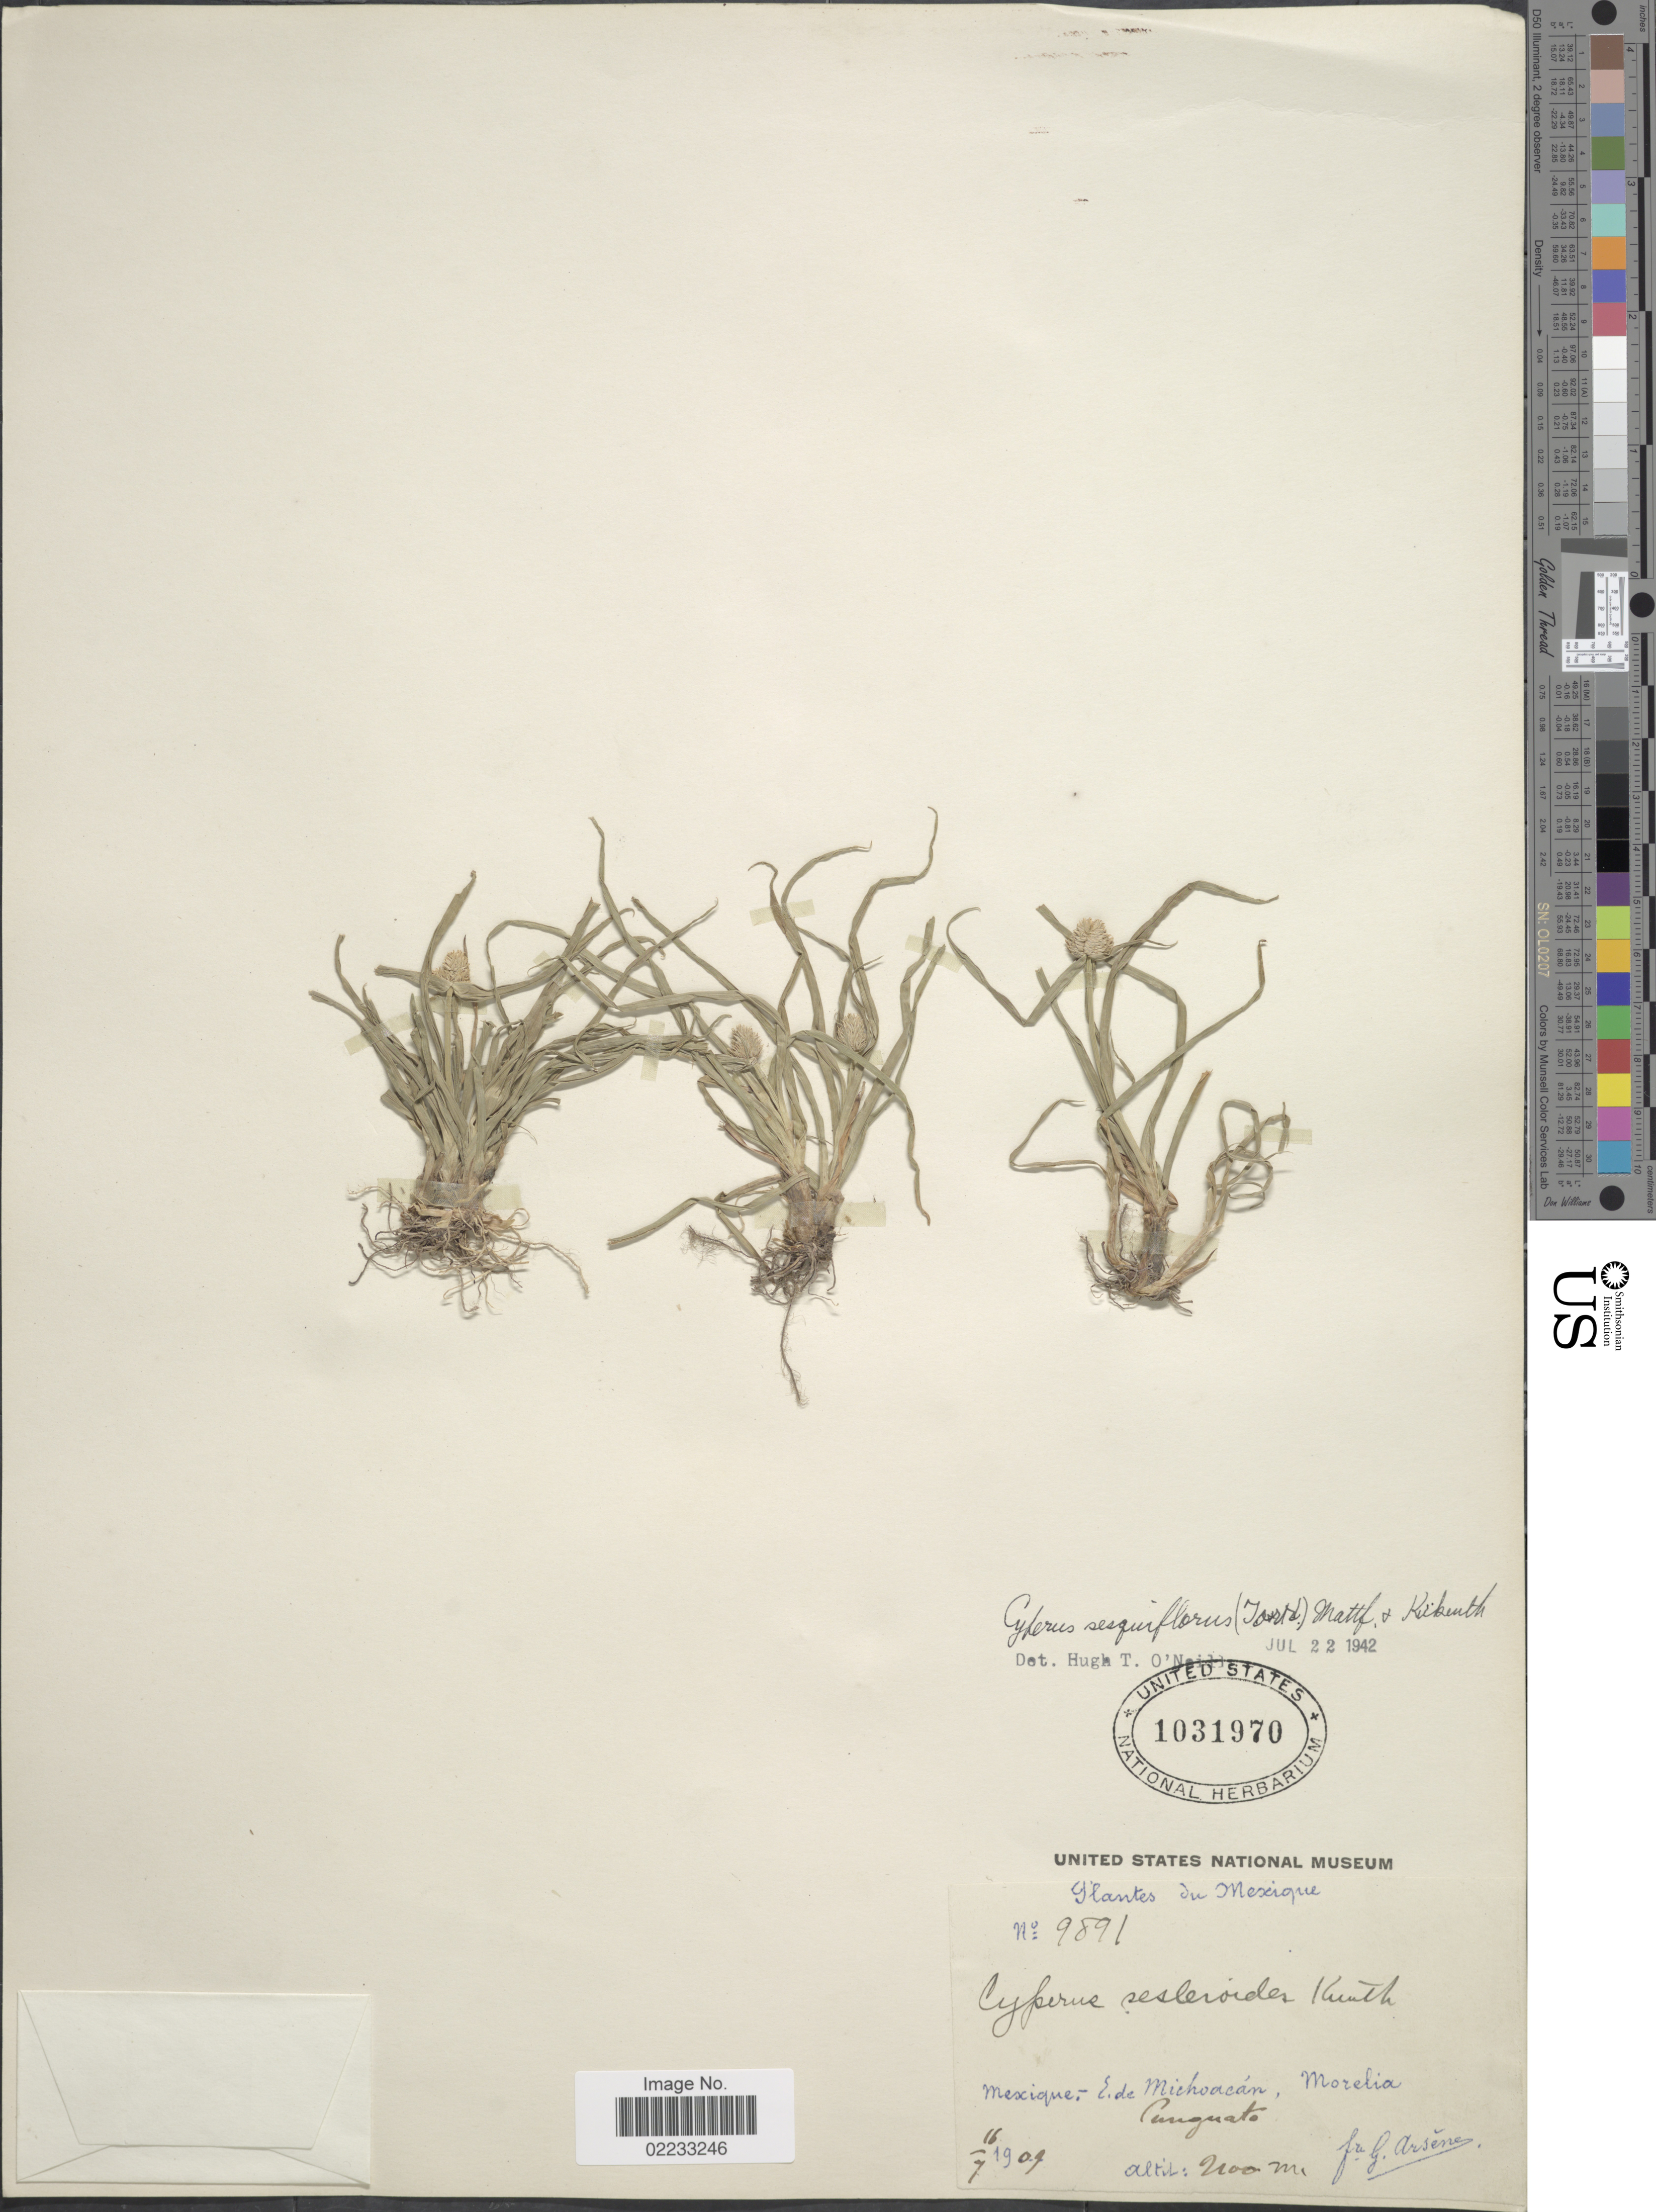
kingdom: Plantae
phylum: Tracheophyta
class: Liliopsida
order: Poales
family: Cyperaceae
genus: Cyperus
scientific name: Cyperus sesquiflorus subsp. sesquiflorus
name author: (Torr.) Mattf. & Kük.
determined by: Strong, M. T., (US), Smithsonian Institution - National Museum of Natural History (UNITED STATES)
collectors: Bro. G. Arsène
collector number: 9891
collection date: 1909-07-16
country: Mexico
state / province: Michoacán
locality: E. de Michoacan, Morelia, Panguato.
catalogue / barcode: US 1031970